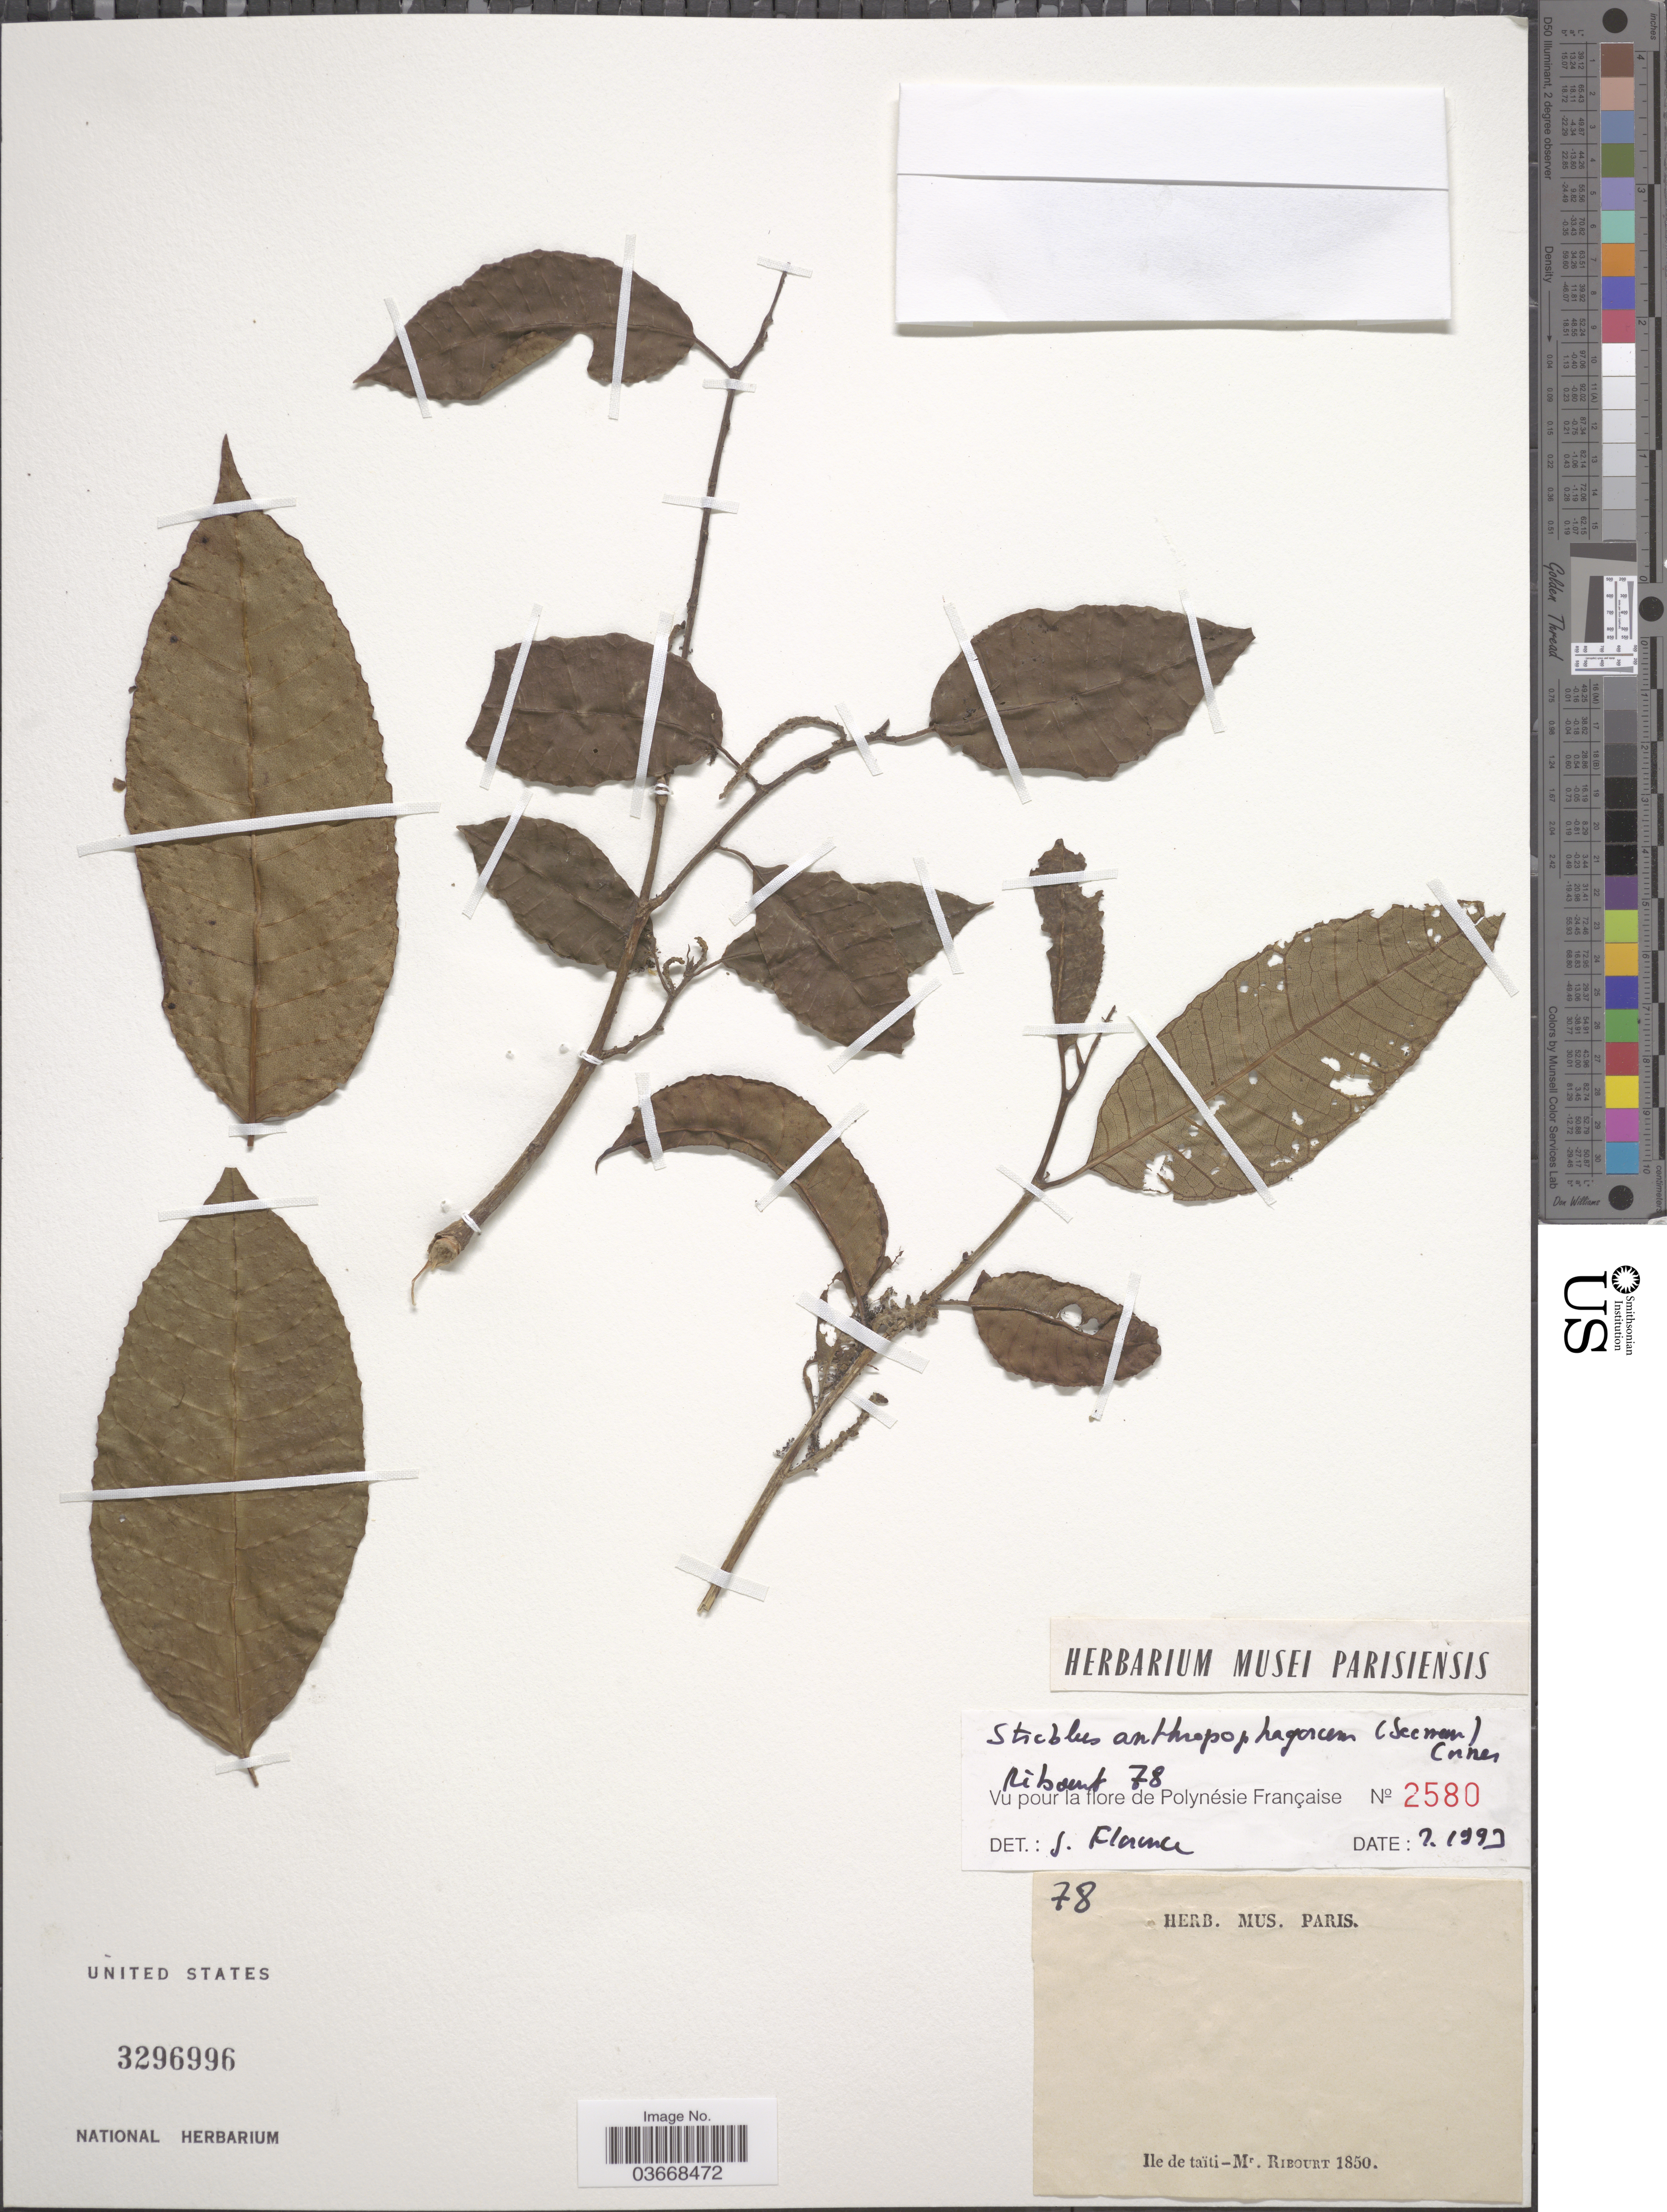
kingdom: Plantae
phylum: Tracheophyta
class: Magnoliopsida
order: Rosales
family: Moraceae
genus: Paratrophis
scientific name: Paratrophis anthropophagorum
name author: (Seem.) Benth. & Hook. f. ex Drake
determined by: Wagner, W. L., (BOT), Smithsonian Institution - National Museum of Natural History (UNITED STATES)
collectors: -. Ribourt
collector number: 78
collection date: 1850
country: French Polynesia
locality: Ile de taïti.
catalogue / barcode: US 3296996